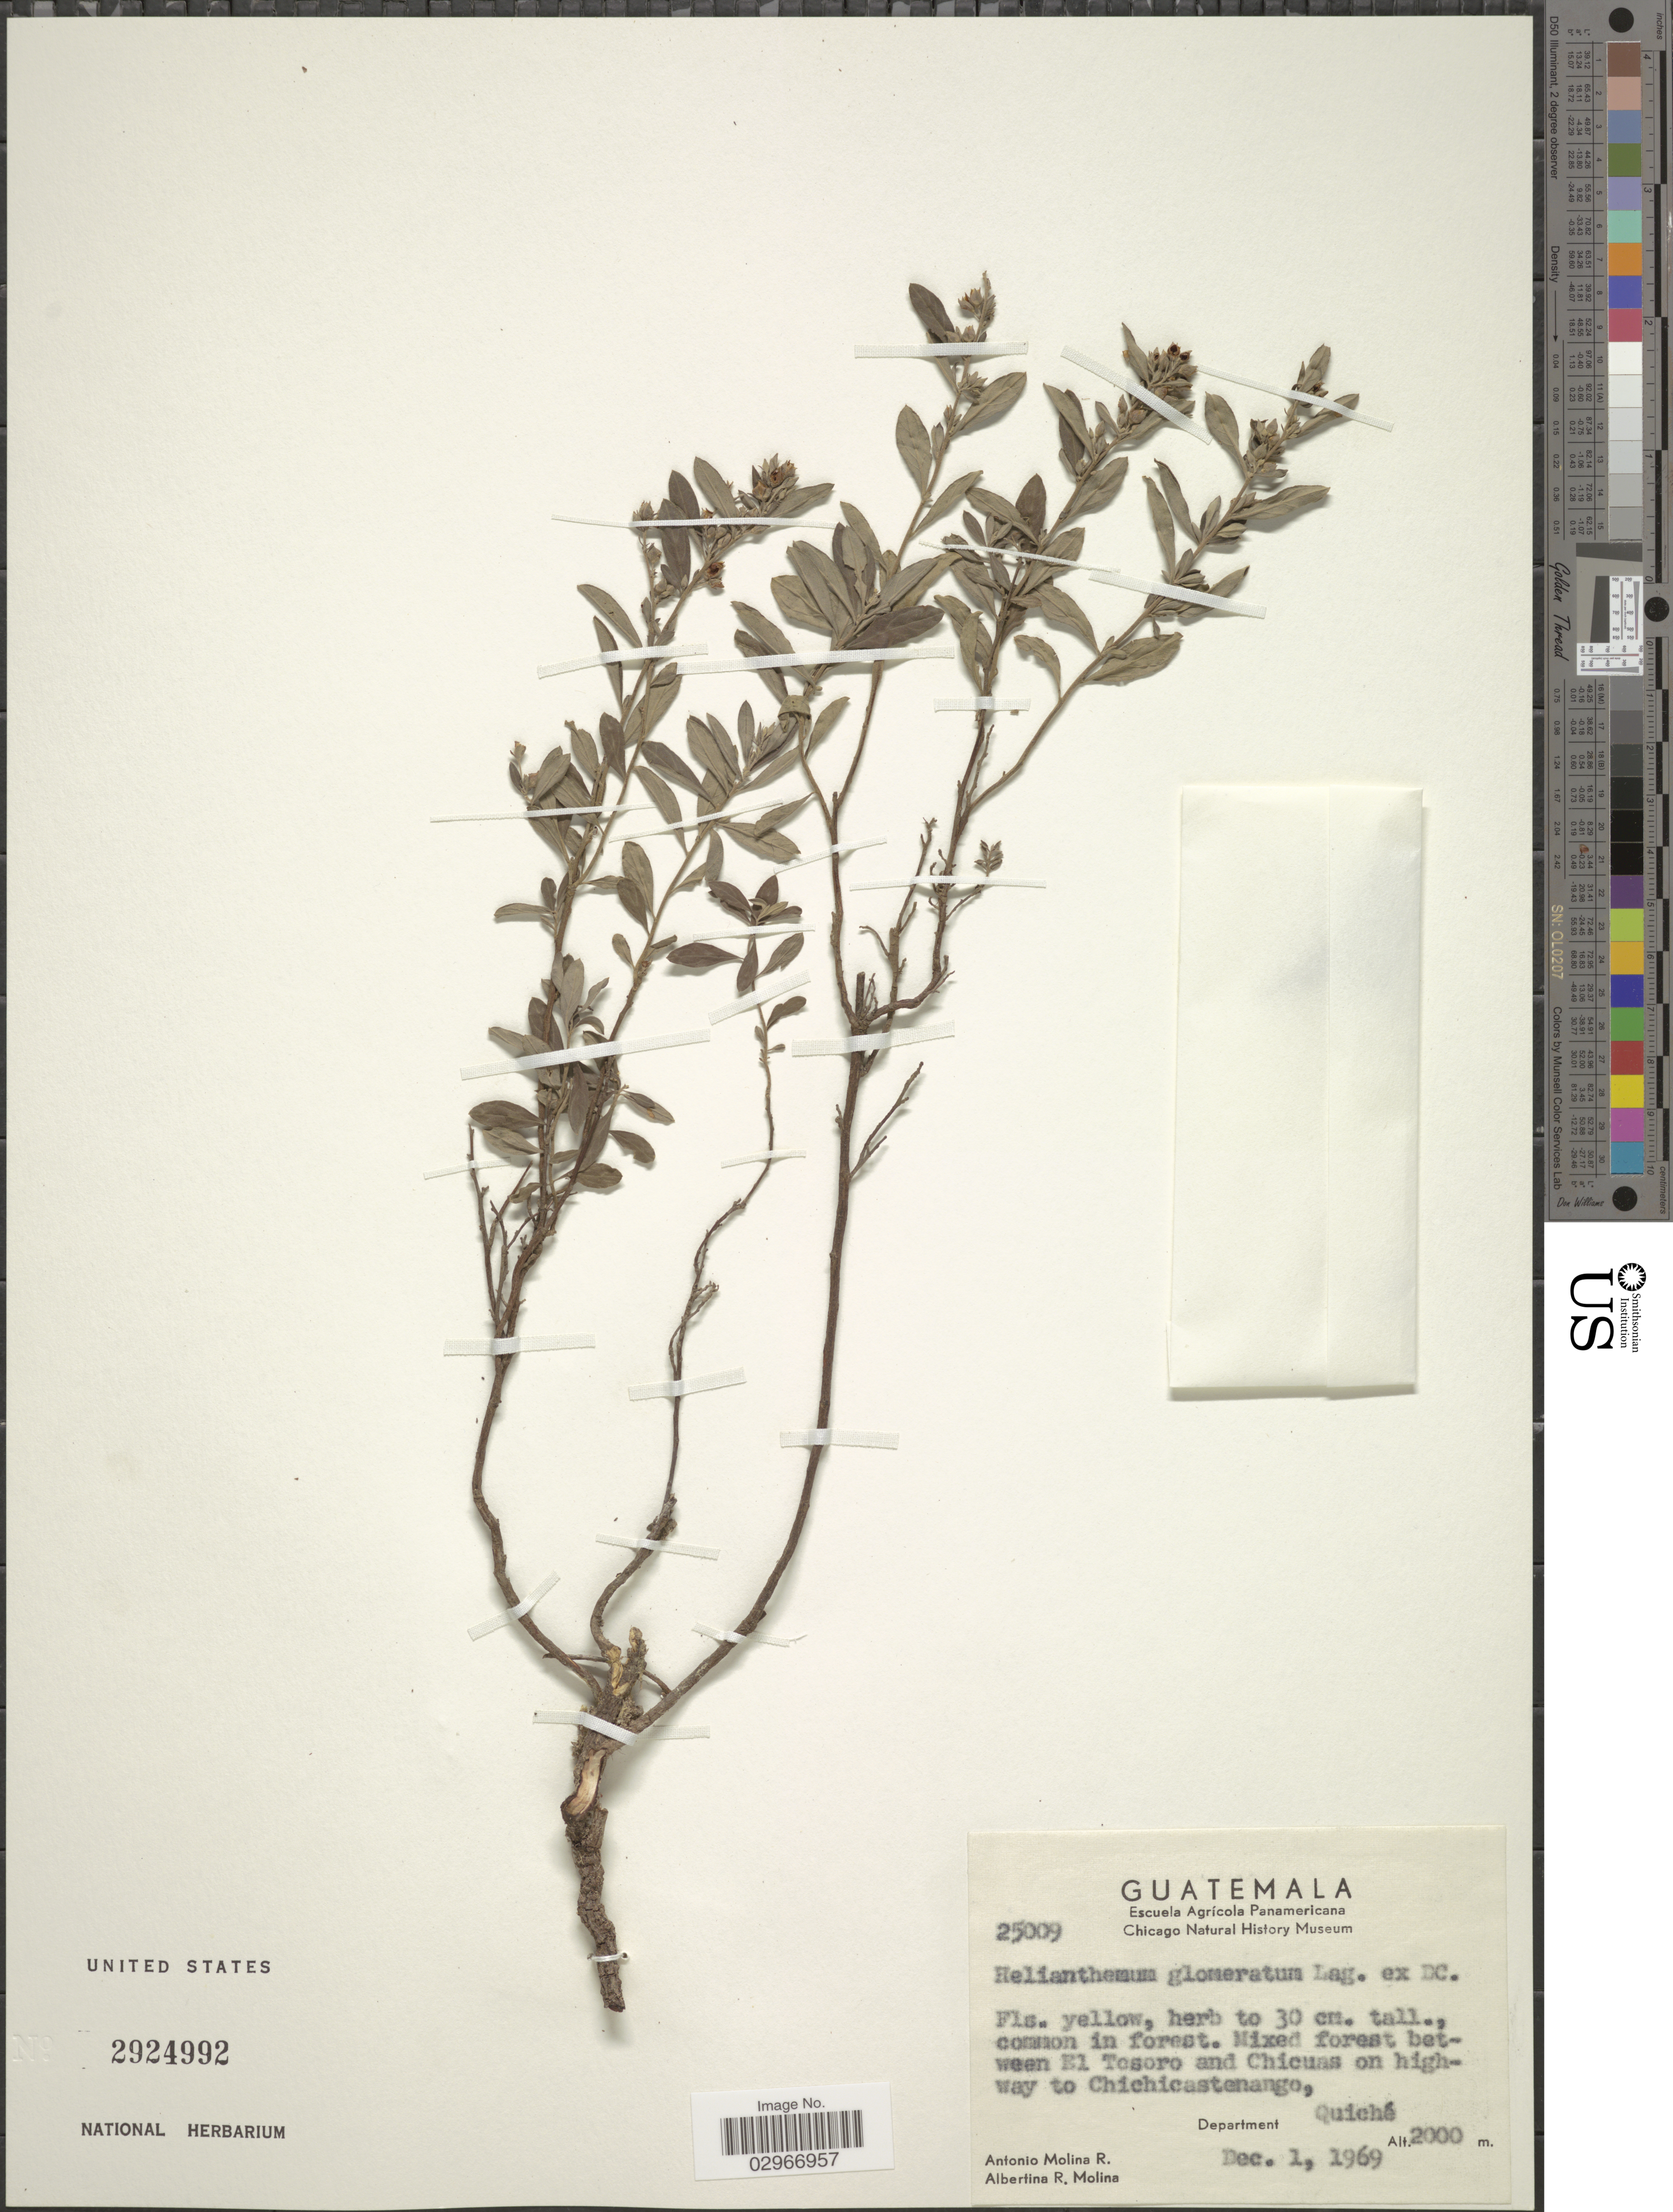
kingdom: Plantae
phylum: Tracheophyta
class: Magnoliopsida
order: Malvales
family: Cistaceae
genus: Helianthemum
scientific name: Helianthemum glomeratum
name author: (Lag.) Lag. ex Dunal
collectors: A. Molina R. & A. R. Molina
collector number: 25009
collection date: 1969-12-01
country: Guatemala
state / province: El Quiché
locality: Mixed forest between El Tosoro and Chicuas on highway to Chichicastenango, Department Quiché.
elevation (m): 2000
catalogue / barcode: US 2924992